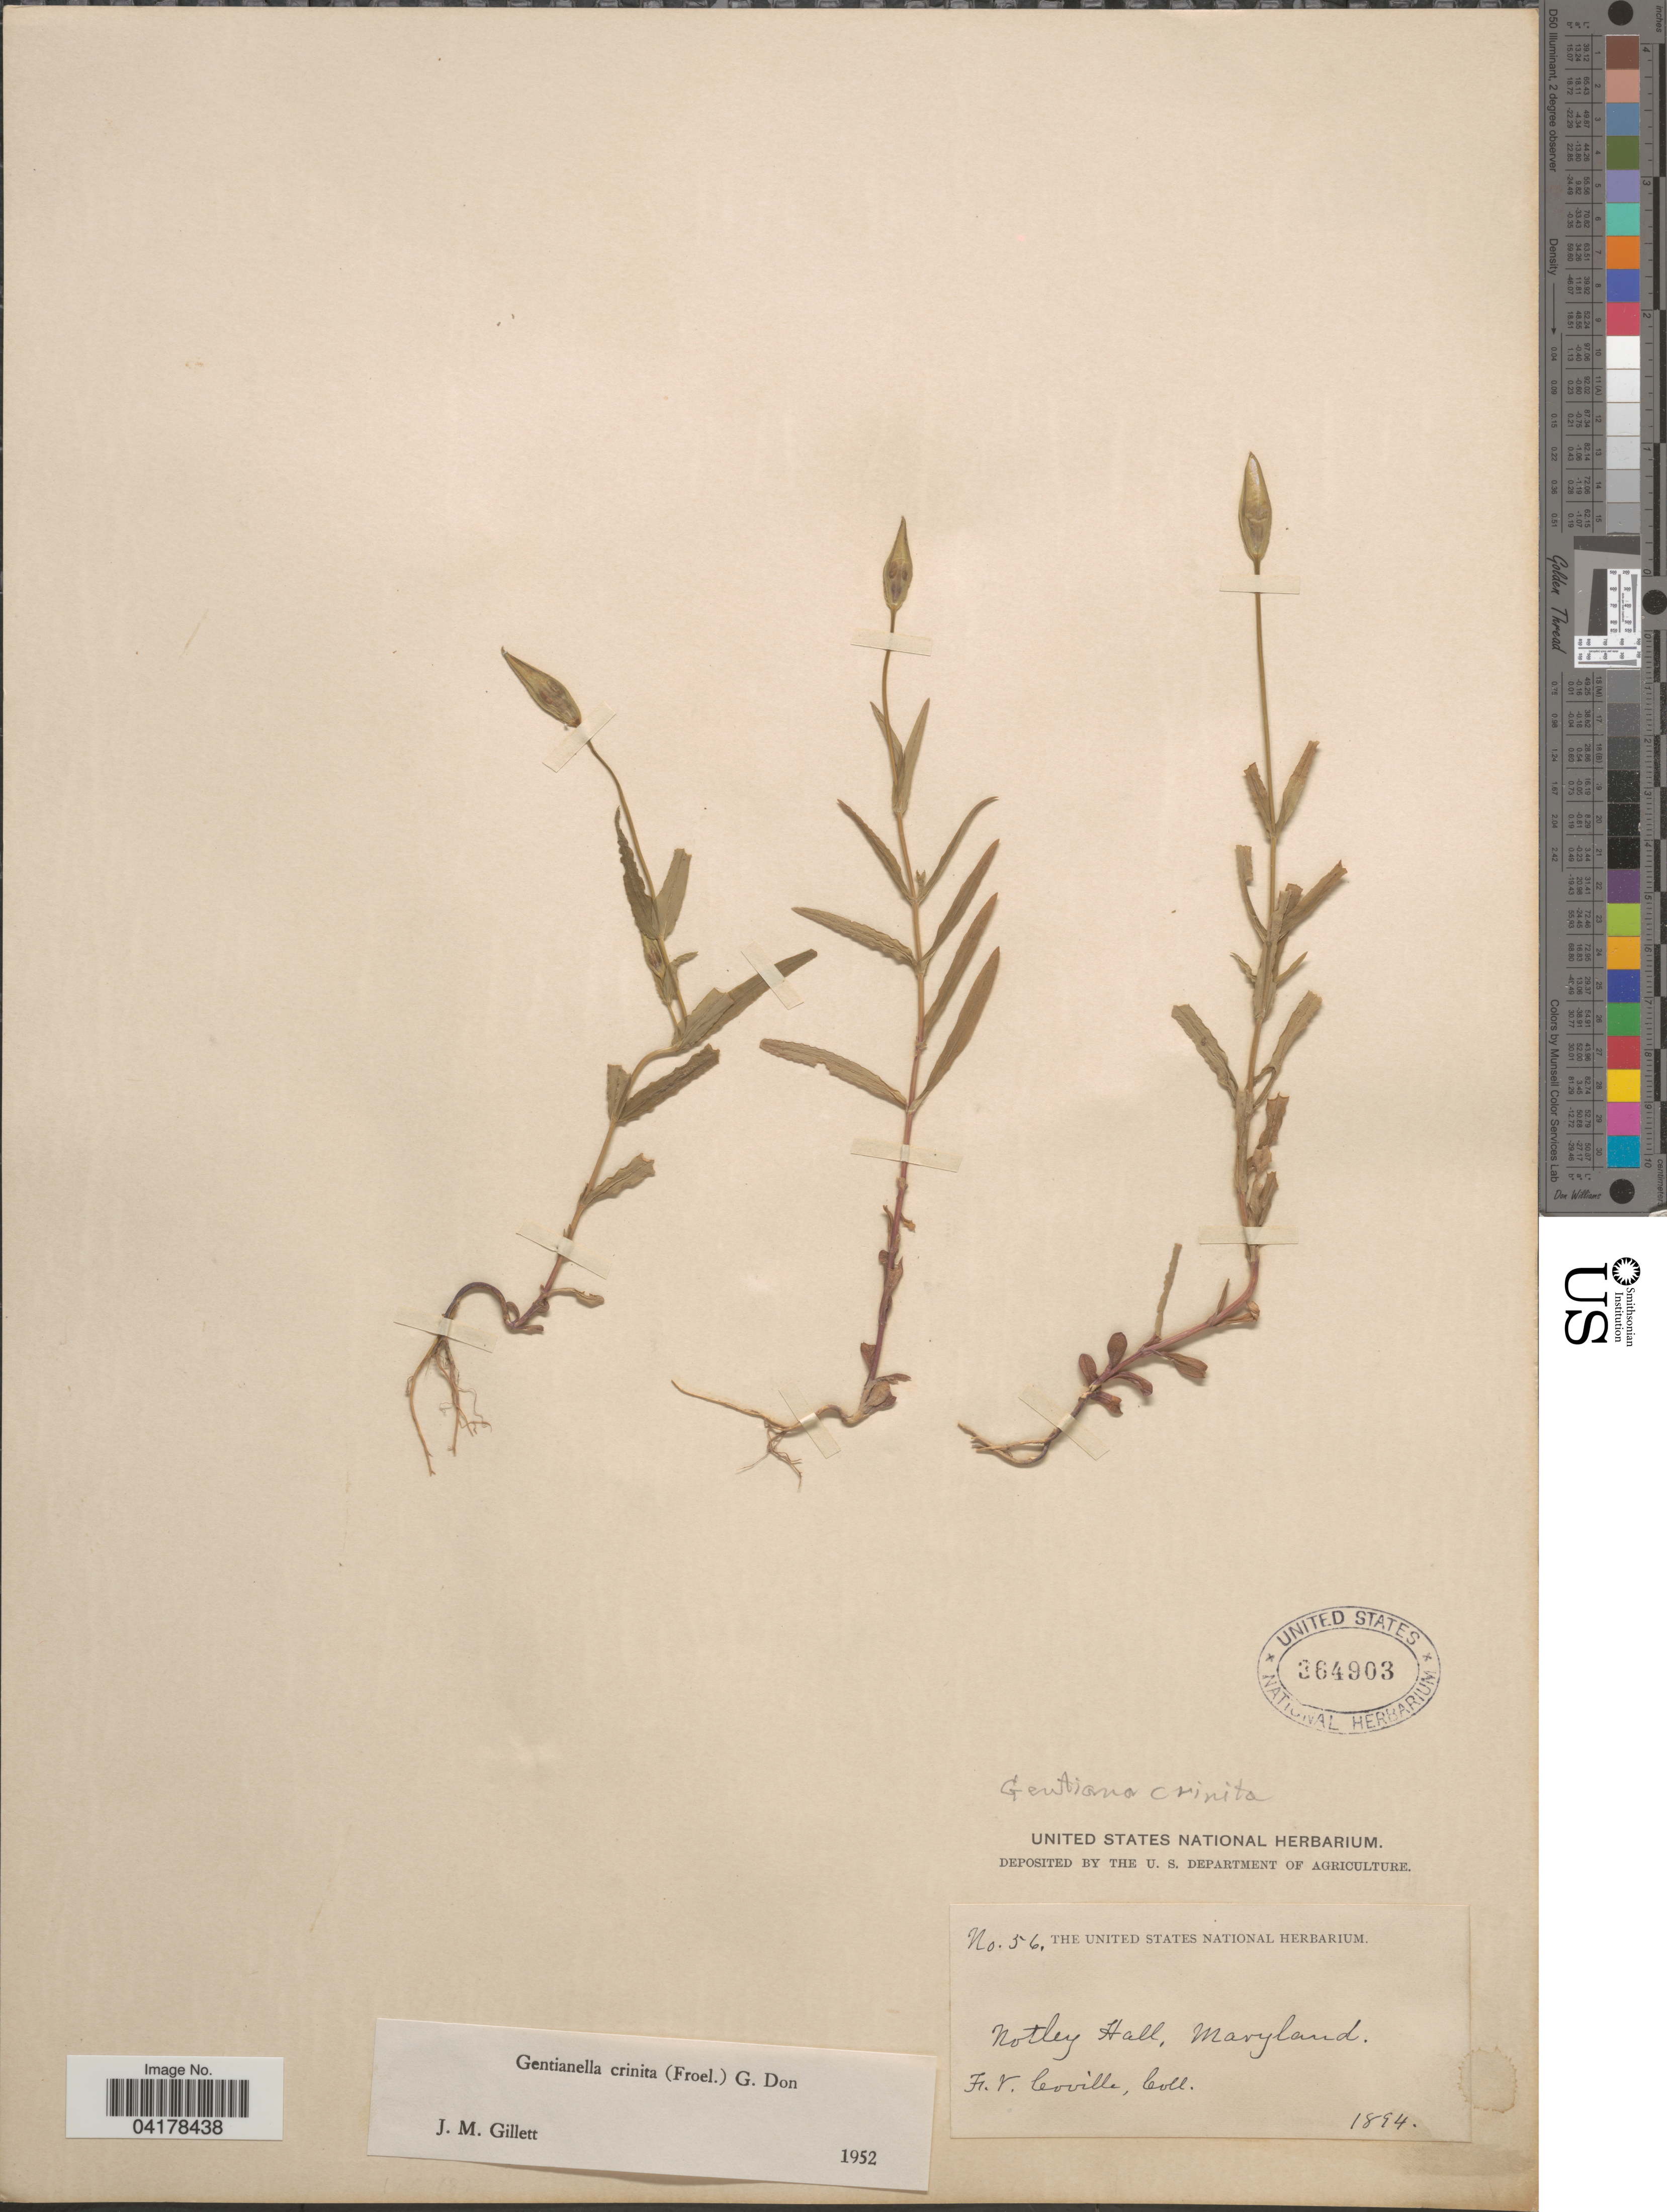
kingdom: Plantae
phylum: Tracheophyta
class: Magnoliopsida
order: Gentianales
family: Gentianaceae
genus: Gentianella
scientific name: Gentianella crinita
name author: (Froel.) G. Don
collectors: F. V. Coville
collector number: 56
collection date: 1894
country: United States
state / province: Maryland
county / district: Prince George's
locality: Notley Hall.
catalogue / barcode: US 364903